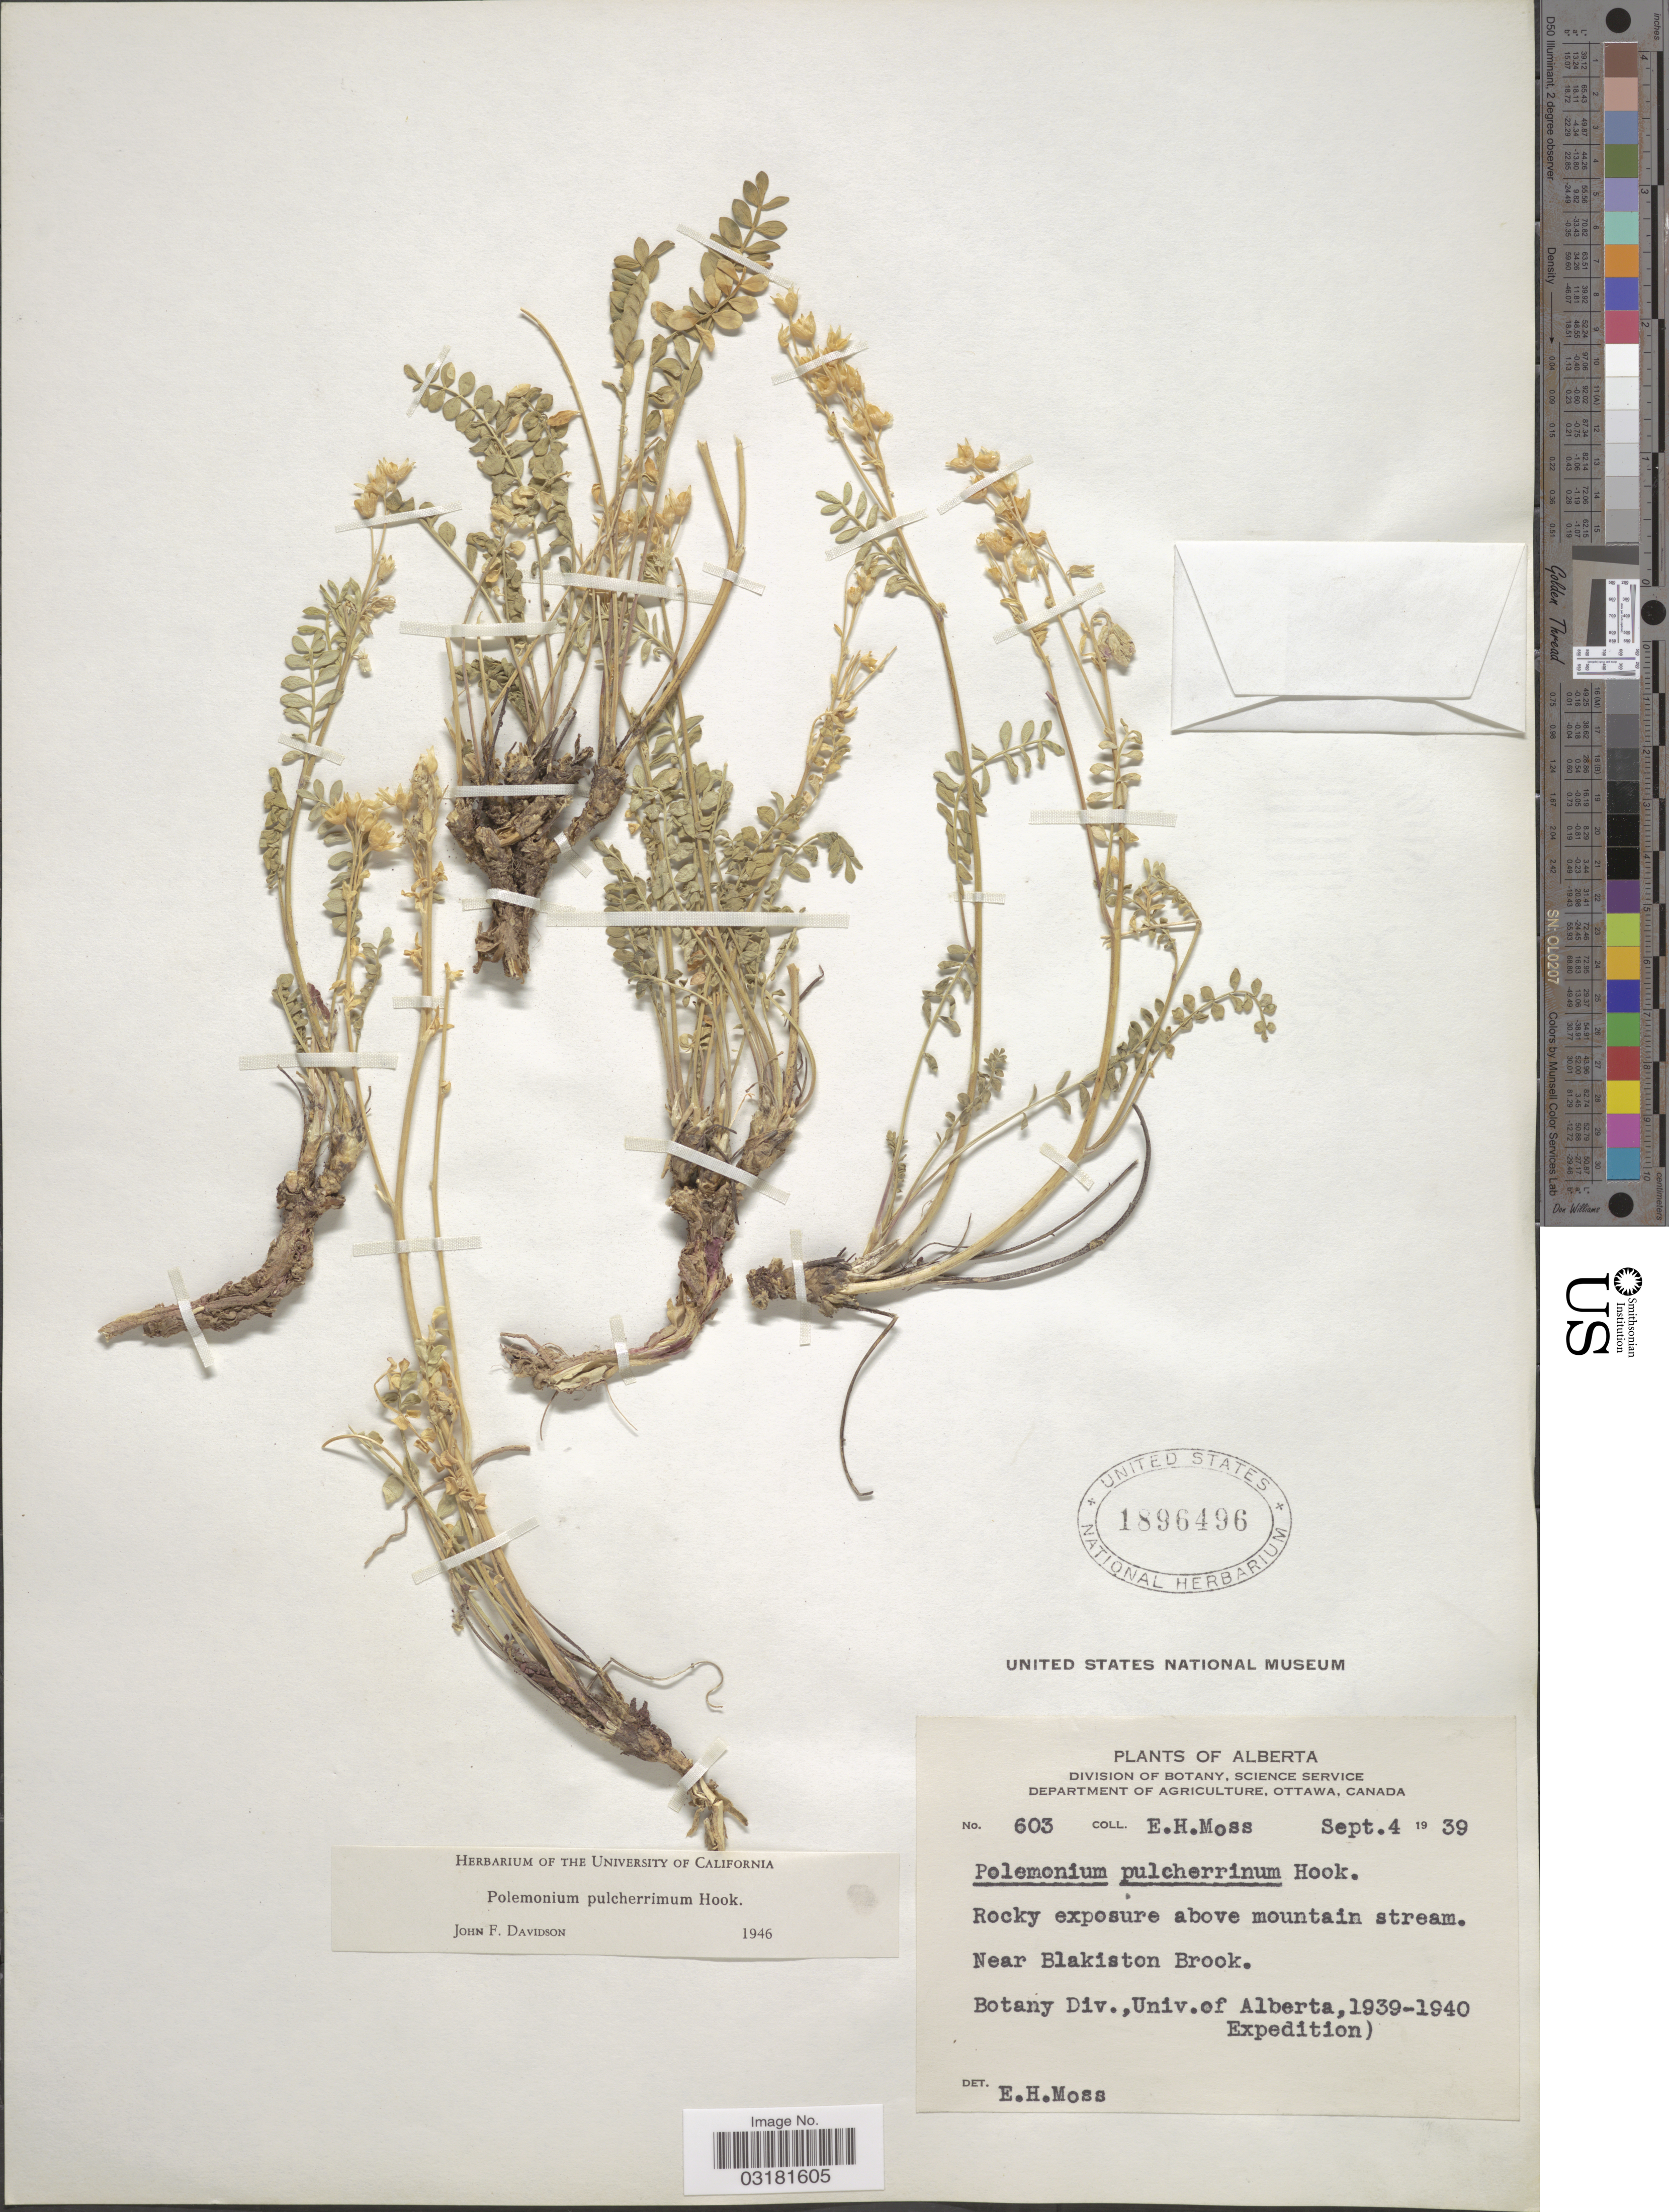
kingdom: Plantae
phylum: Tracheophyta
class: Magnoliopsida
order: Ericales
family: Polemoniaceae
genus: Polemonium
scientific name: Polemonium pulcherrimum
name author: Hook.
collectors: E. Moss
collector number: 603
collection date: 1939-09-04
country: Canada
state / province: Alberta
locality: Near Blackiston Brook.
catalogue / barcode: US 1896496